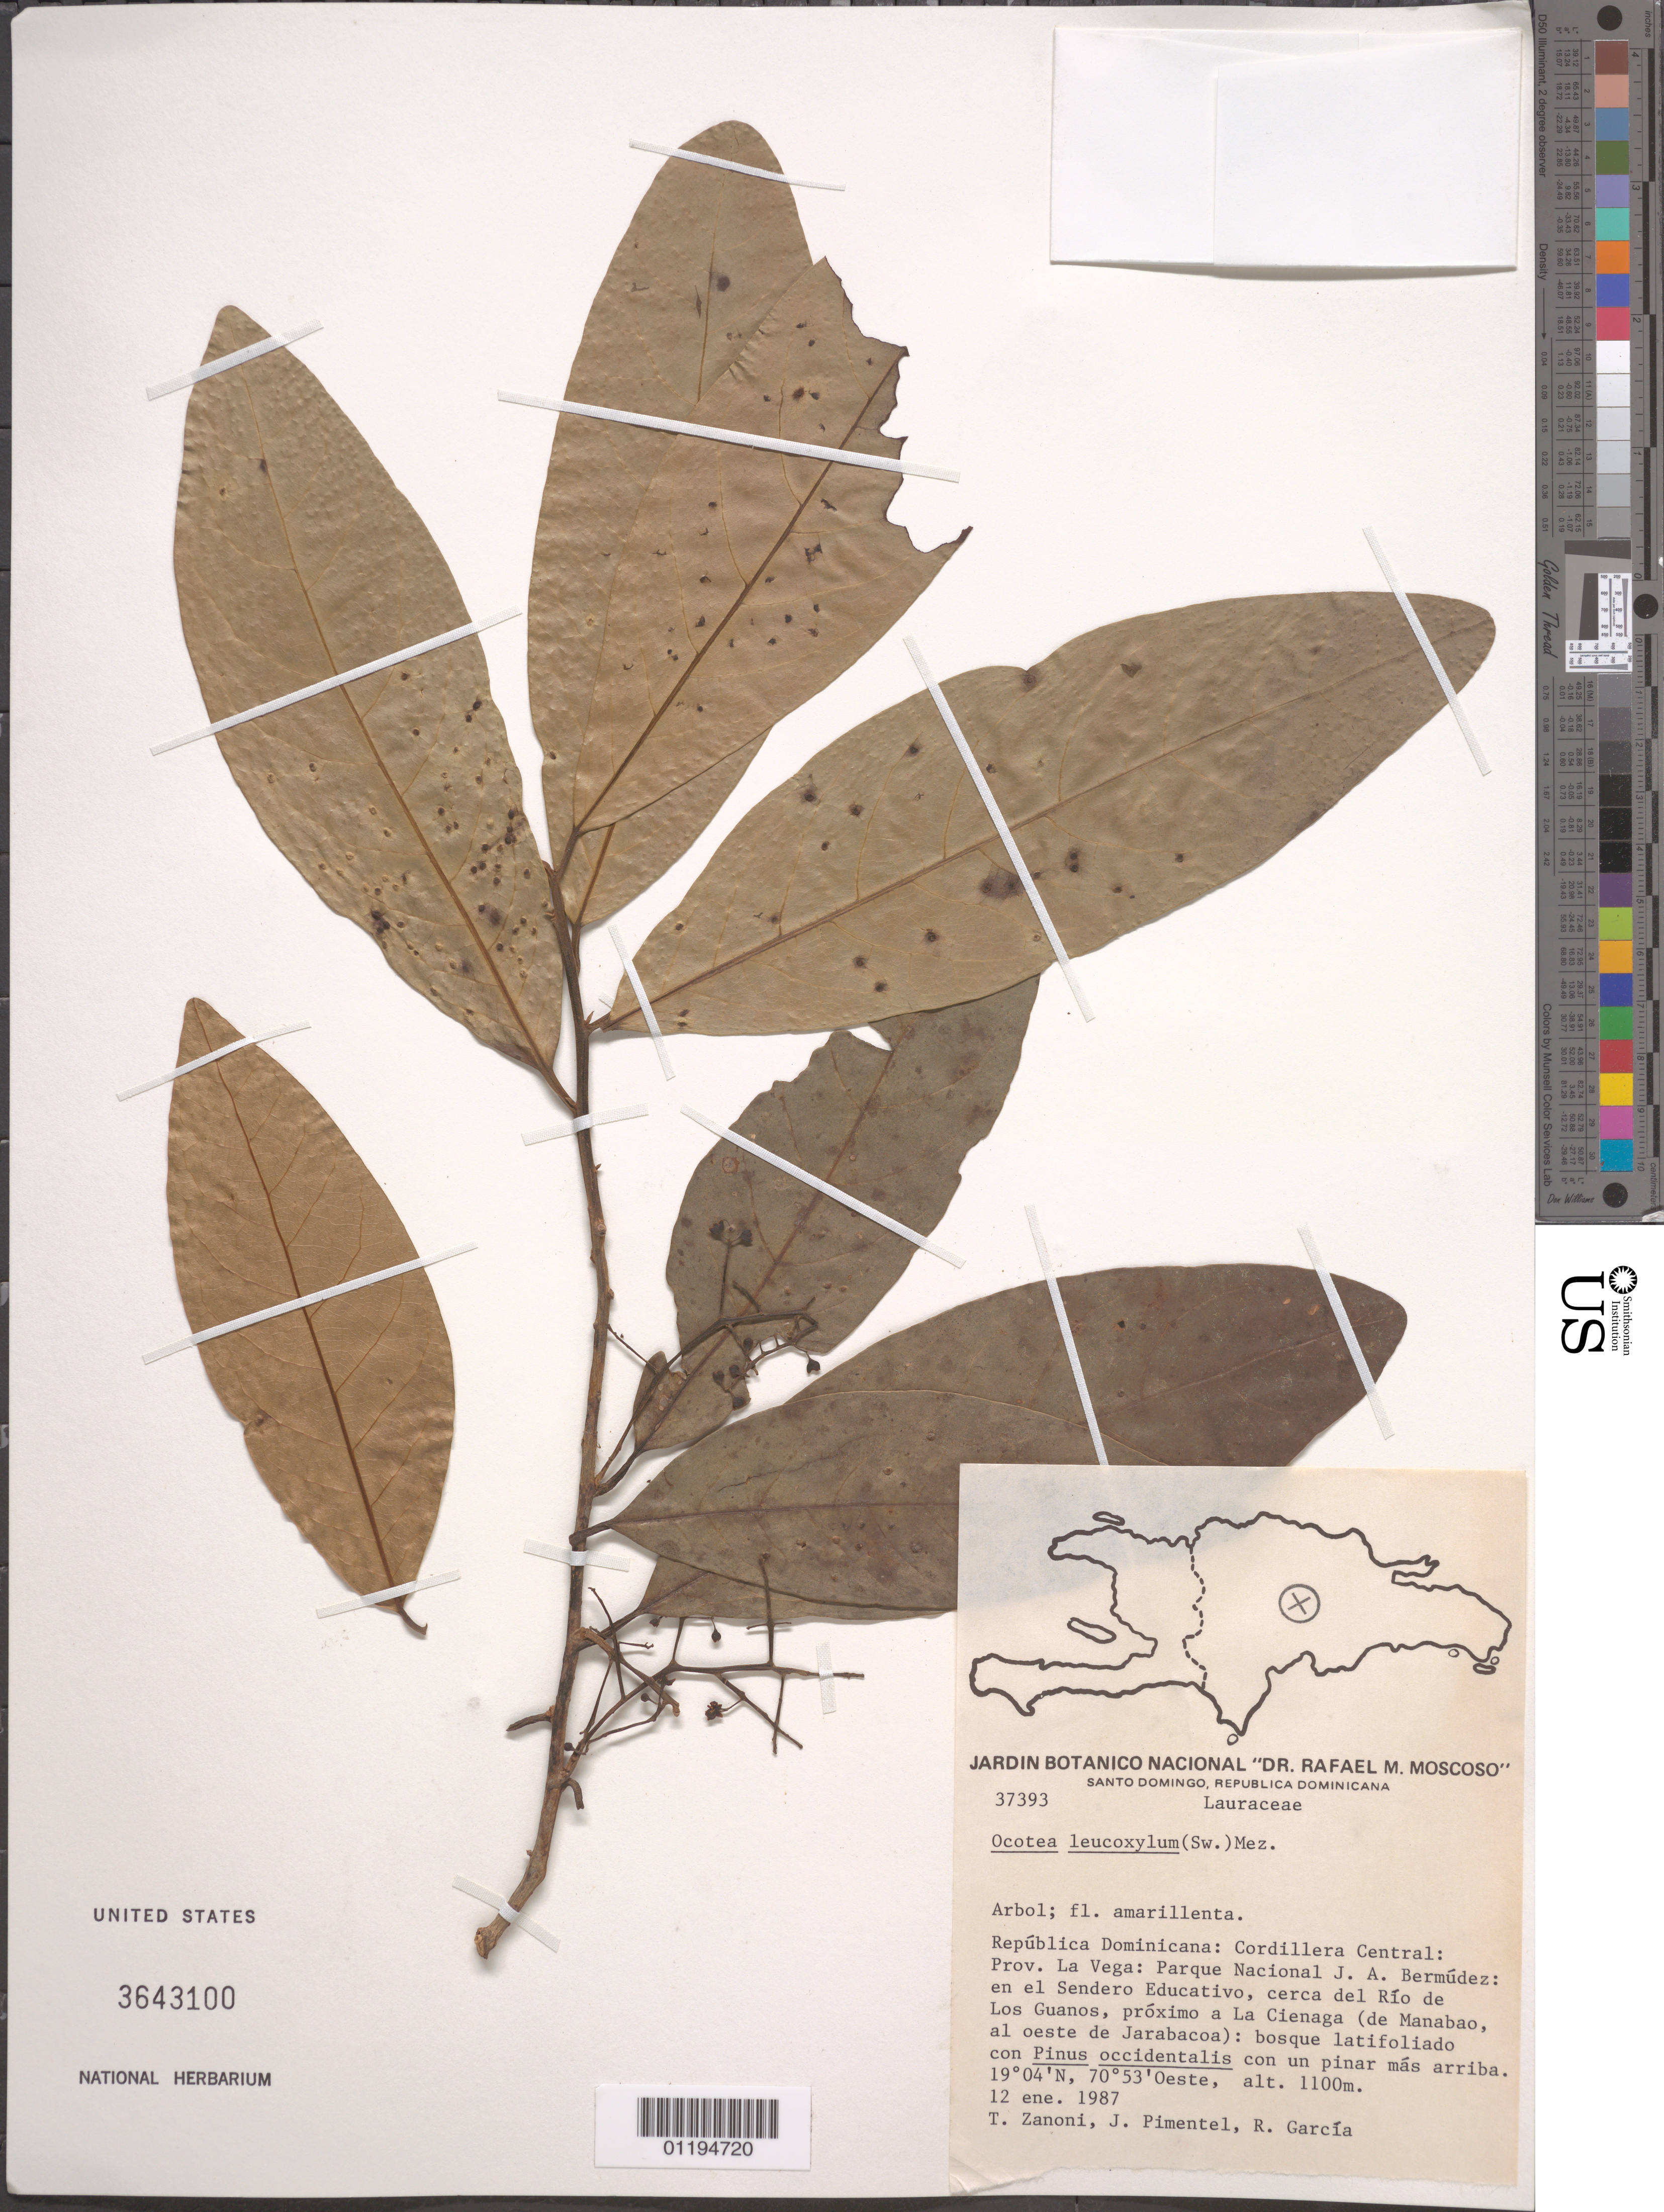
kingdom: Plantae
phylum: Tracheophyta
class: Magnoliopsida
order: Laurales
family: Lauraceae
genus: Ocotea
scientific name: Ocotea leucoxylon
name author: (Sw.) Laness.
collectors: T. A. Zanoni, J. Pimental & R. Garcia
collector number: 37393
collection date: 1987-01-12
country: Dominican Republic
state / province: La Vega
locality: J.A. Bermundez National Park. around the Rio de Los Guanos near La Cienaga (Manabao to the W of Jarabacoa)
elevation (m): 1100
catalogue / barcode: US 3643100